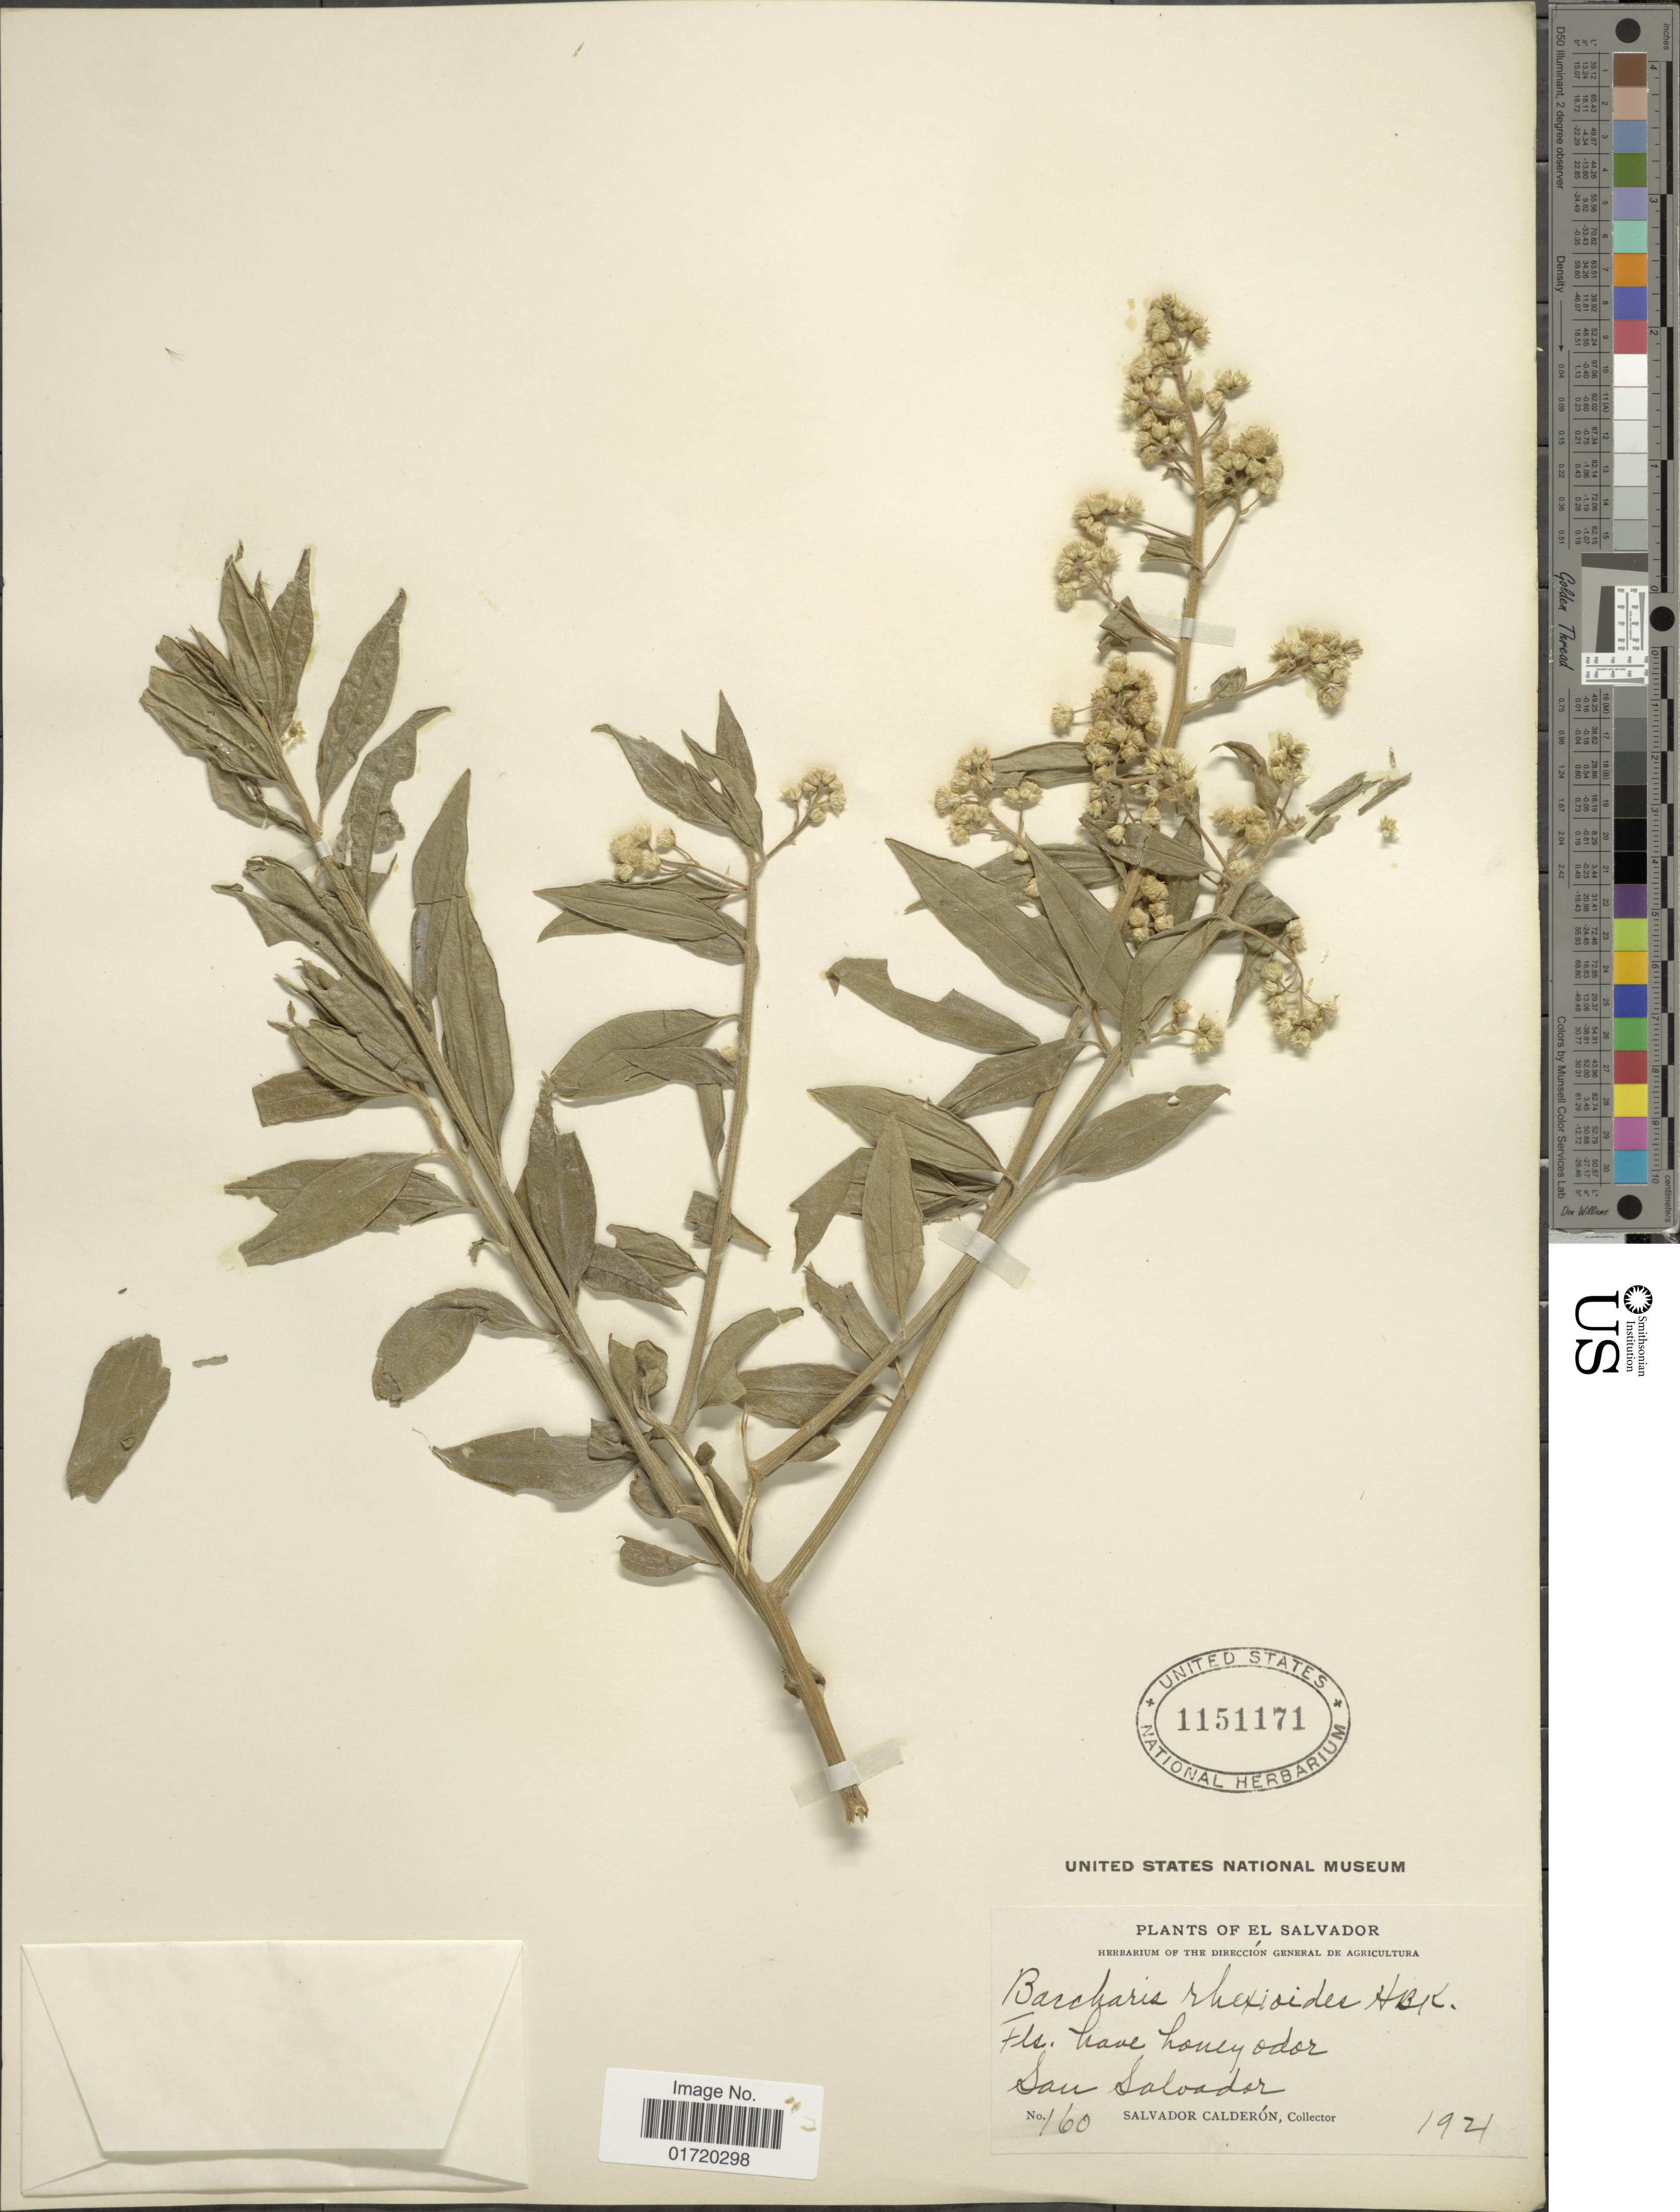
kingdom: Plantae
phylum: Tracheophyta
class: Magnoliopsida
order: Asterales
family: Asteraceae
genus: Baccharis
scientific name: Baccharis trinervis var. rhexioides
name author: (Kunth) Baker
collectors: S. Calderón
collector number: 160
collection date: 1921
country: El Salvador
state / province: San Salvador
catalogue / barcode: US 1151171